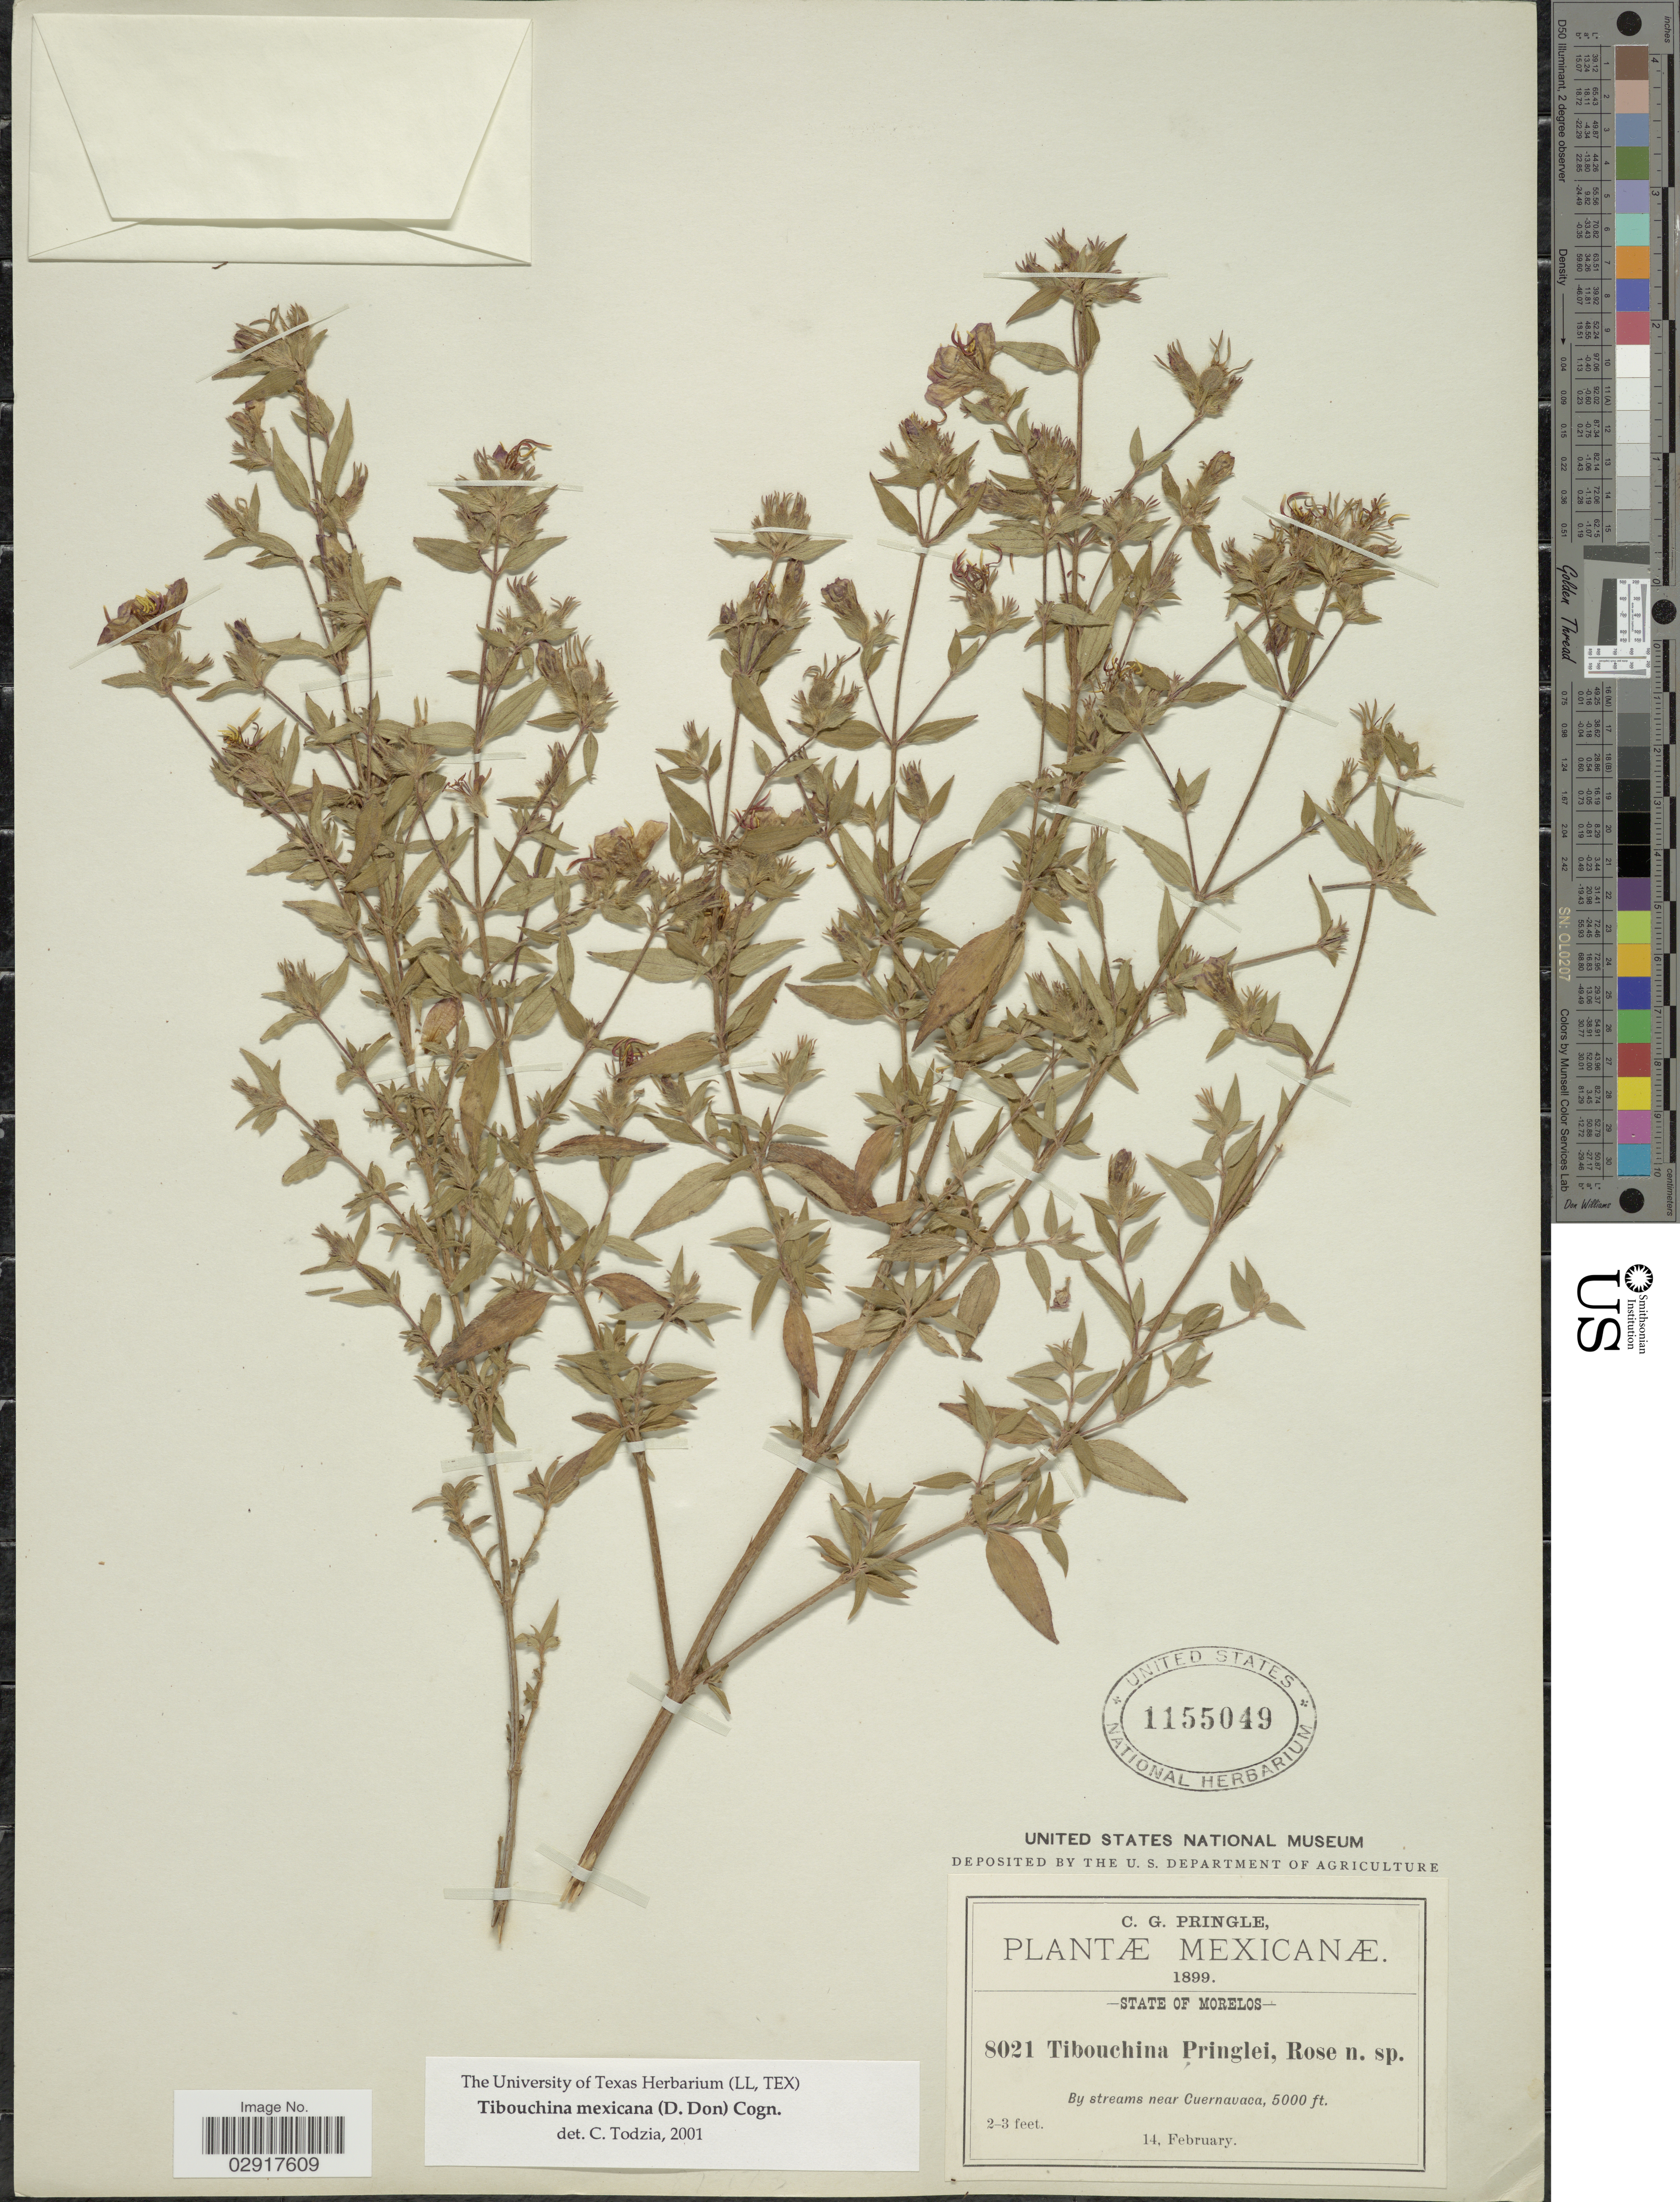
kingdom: Plantae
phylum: Tracheophyta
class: Magnoliopsida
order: Myrtales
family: Melastomataceae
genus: Chaetogastra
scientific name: Chaetogastra tortuosa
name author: (Bonpl.) DC.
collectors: C. G. Pringle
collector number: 8021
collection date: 1899-02-14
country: Mexico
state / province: Morelos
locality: State of Morelos. By streams near Cuernavaca.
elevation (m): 1524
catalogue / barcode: US 1155049